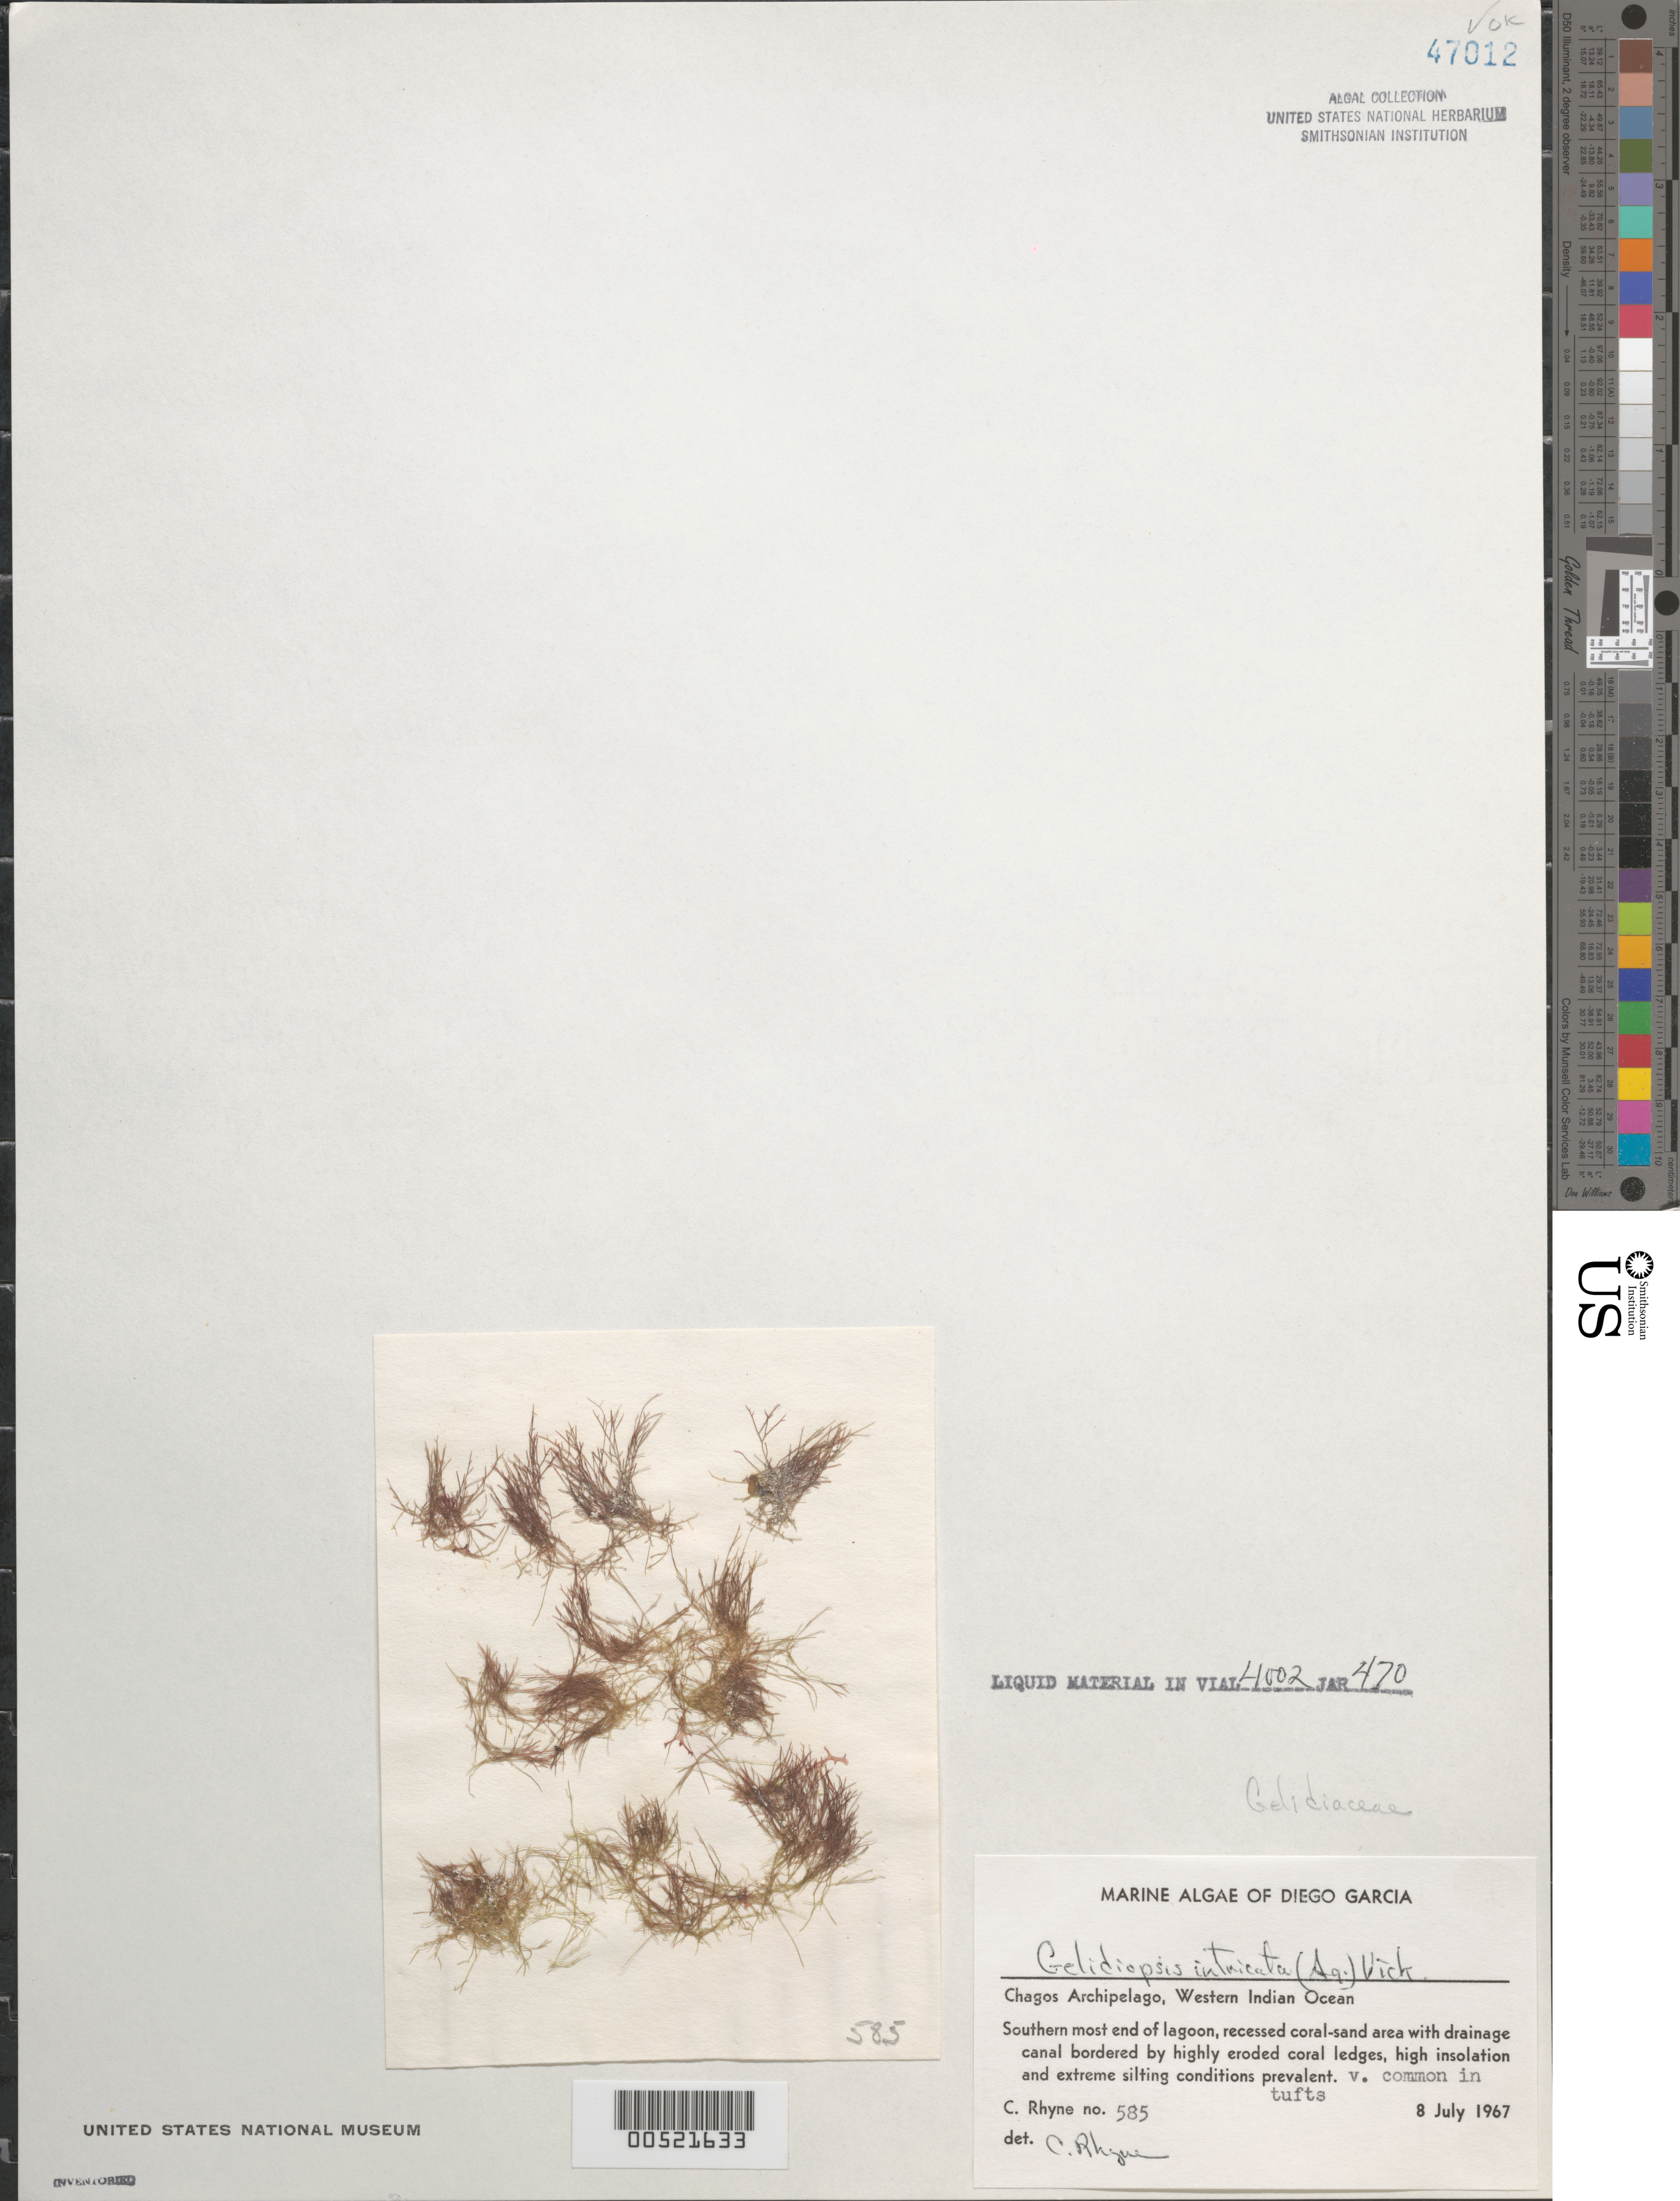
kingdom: Plantae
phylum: Rhodophyta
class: Florideophyceae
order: Rhodymeniales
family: Lomentariaceae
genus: Ceratodictyon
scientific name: Ceratodictyon intricatum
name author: (C. Agardh) R.E. Norris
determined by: Algae name updating Project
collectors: C. Rhyne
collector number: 585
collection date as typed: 08 Jul 1967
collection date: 1967-07-08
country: British Indian Ocean Territory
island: Diego Garcia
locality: South end of lagoon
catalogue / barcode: US 47012